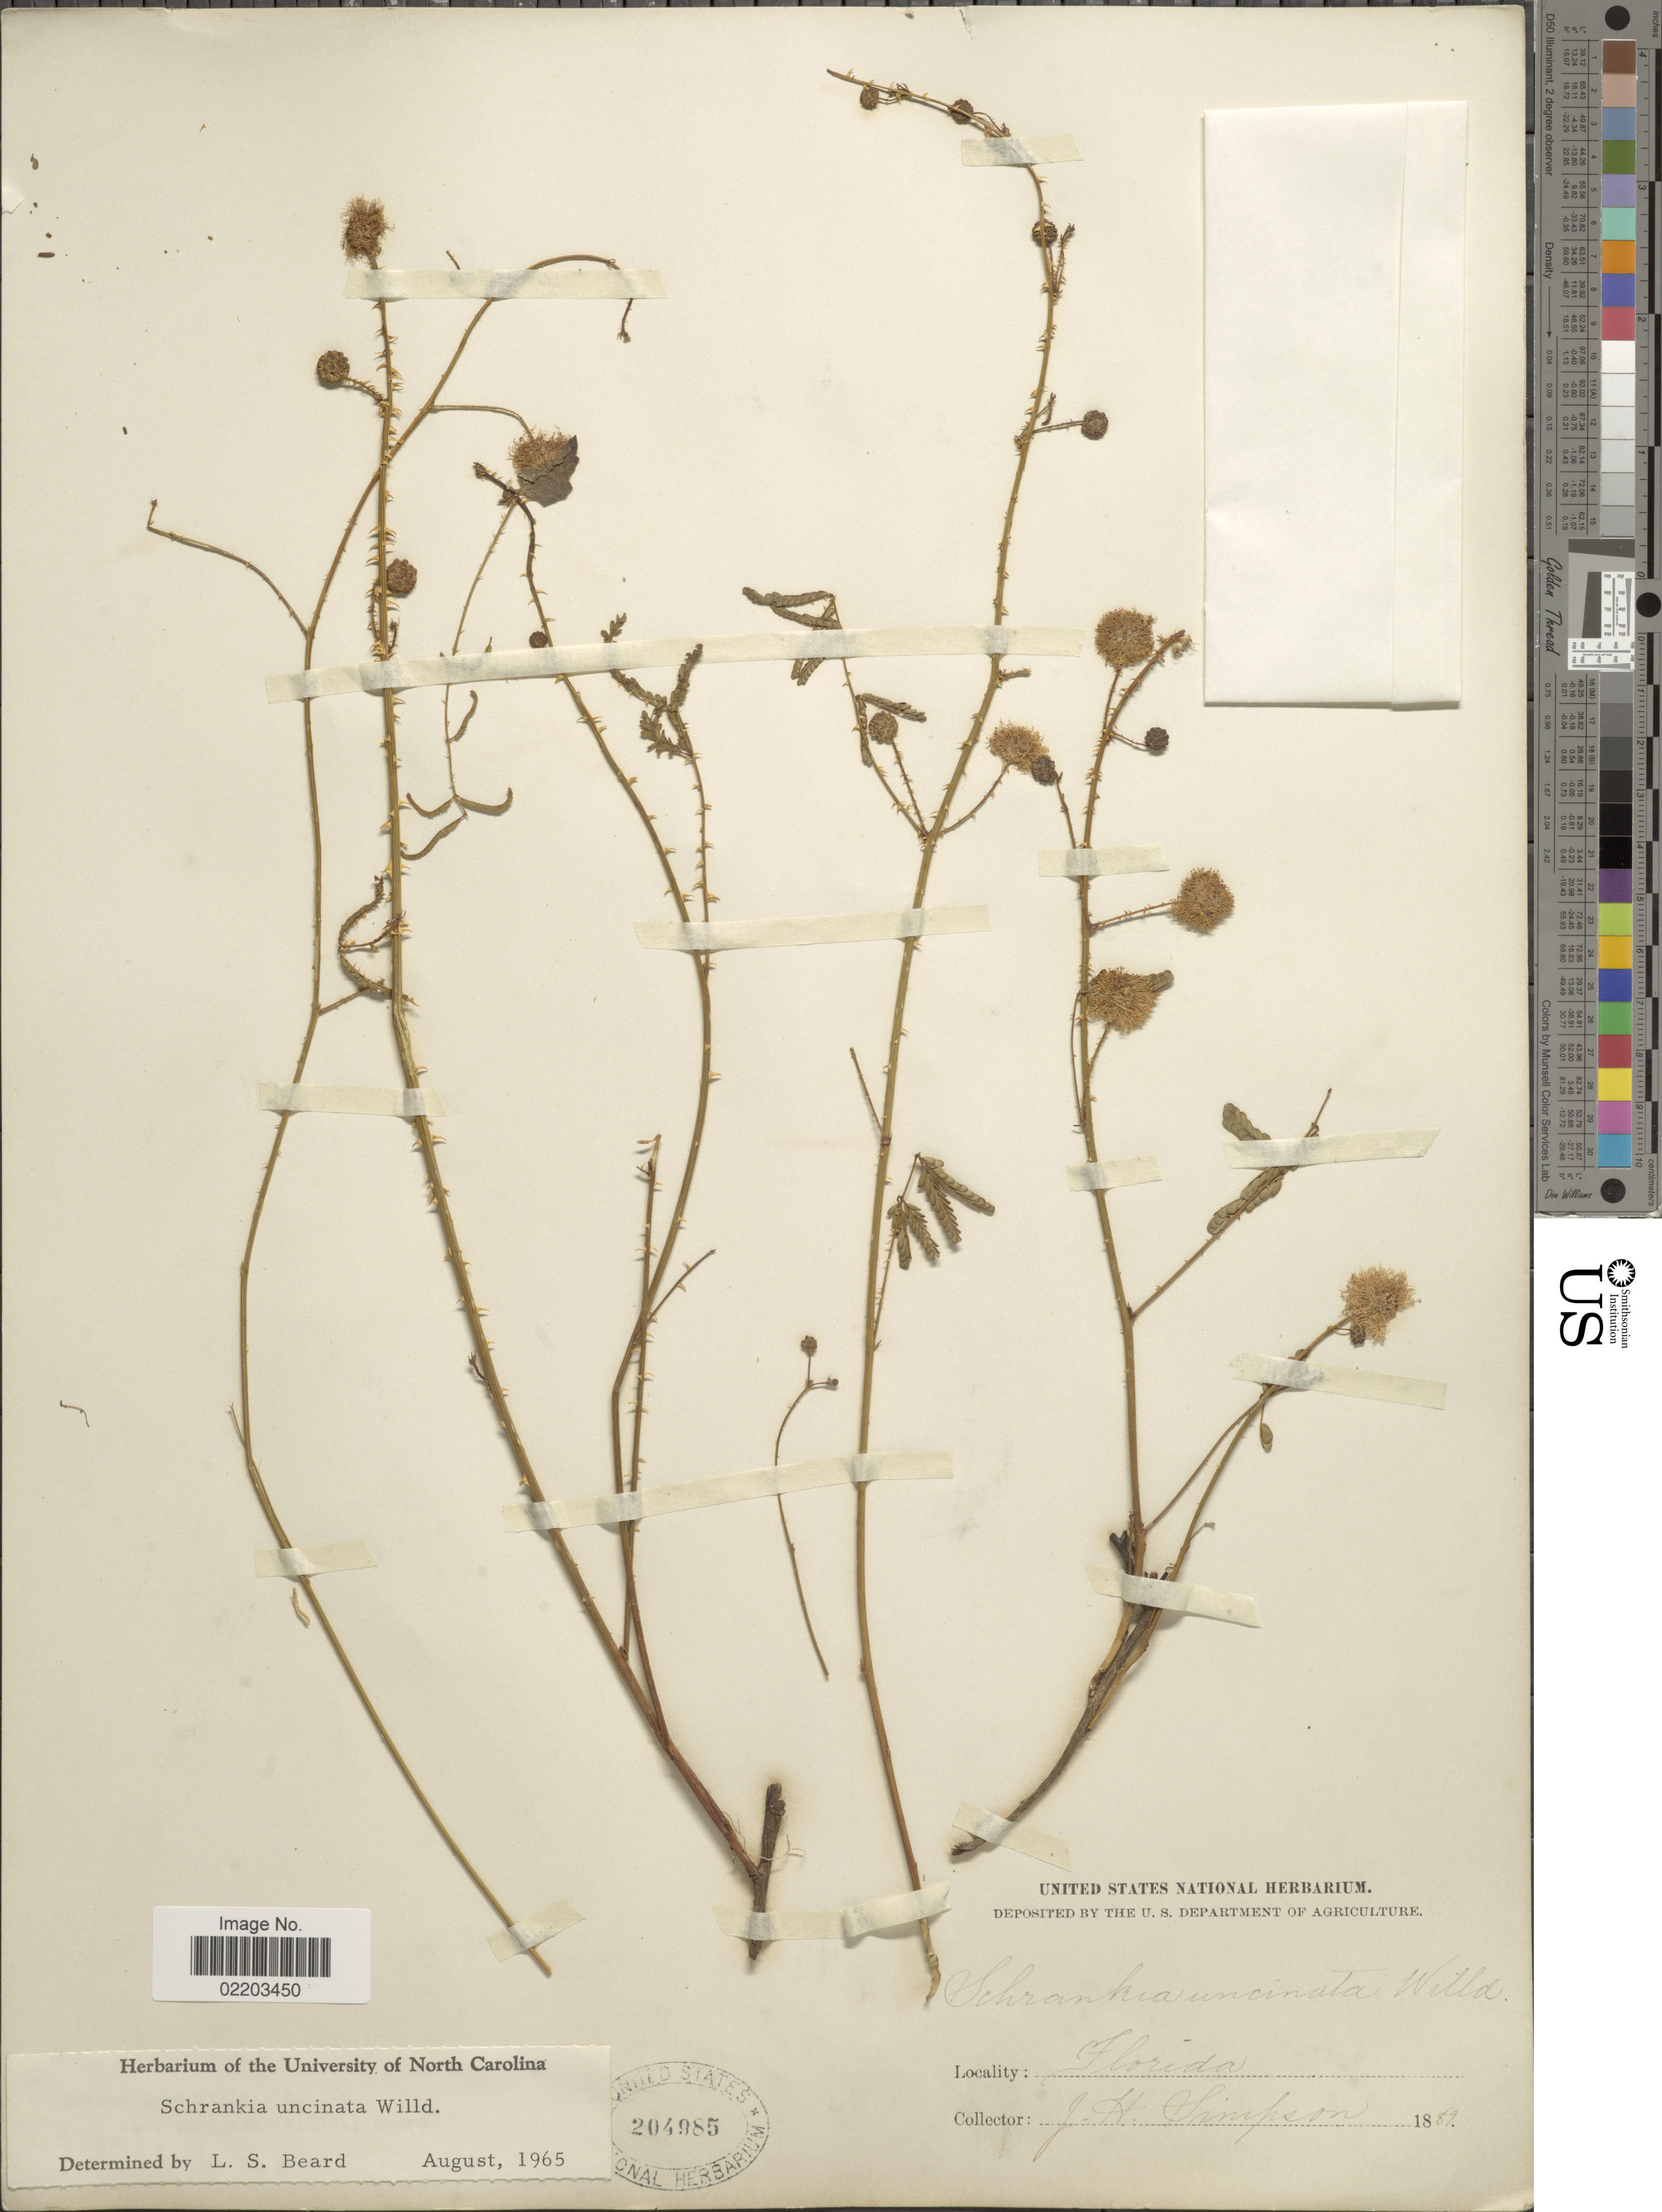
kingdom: Plantae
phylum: Tracheophyta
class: Magnoliopsida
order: Fabales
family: Fabaceae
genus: Mimosa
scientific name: Mimosa floridana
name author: (Chapm.) Weakley & Flores-Cruz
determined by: Strong, M. T., (US), Smithsonian Institution - National Museum of Natural History (UNITED STATES)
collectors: J. H. Simpson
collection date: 1889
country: United States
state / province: Florida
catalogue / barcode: US 204985